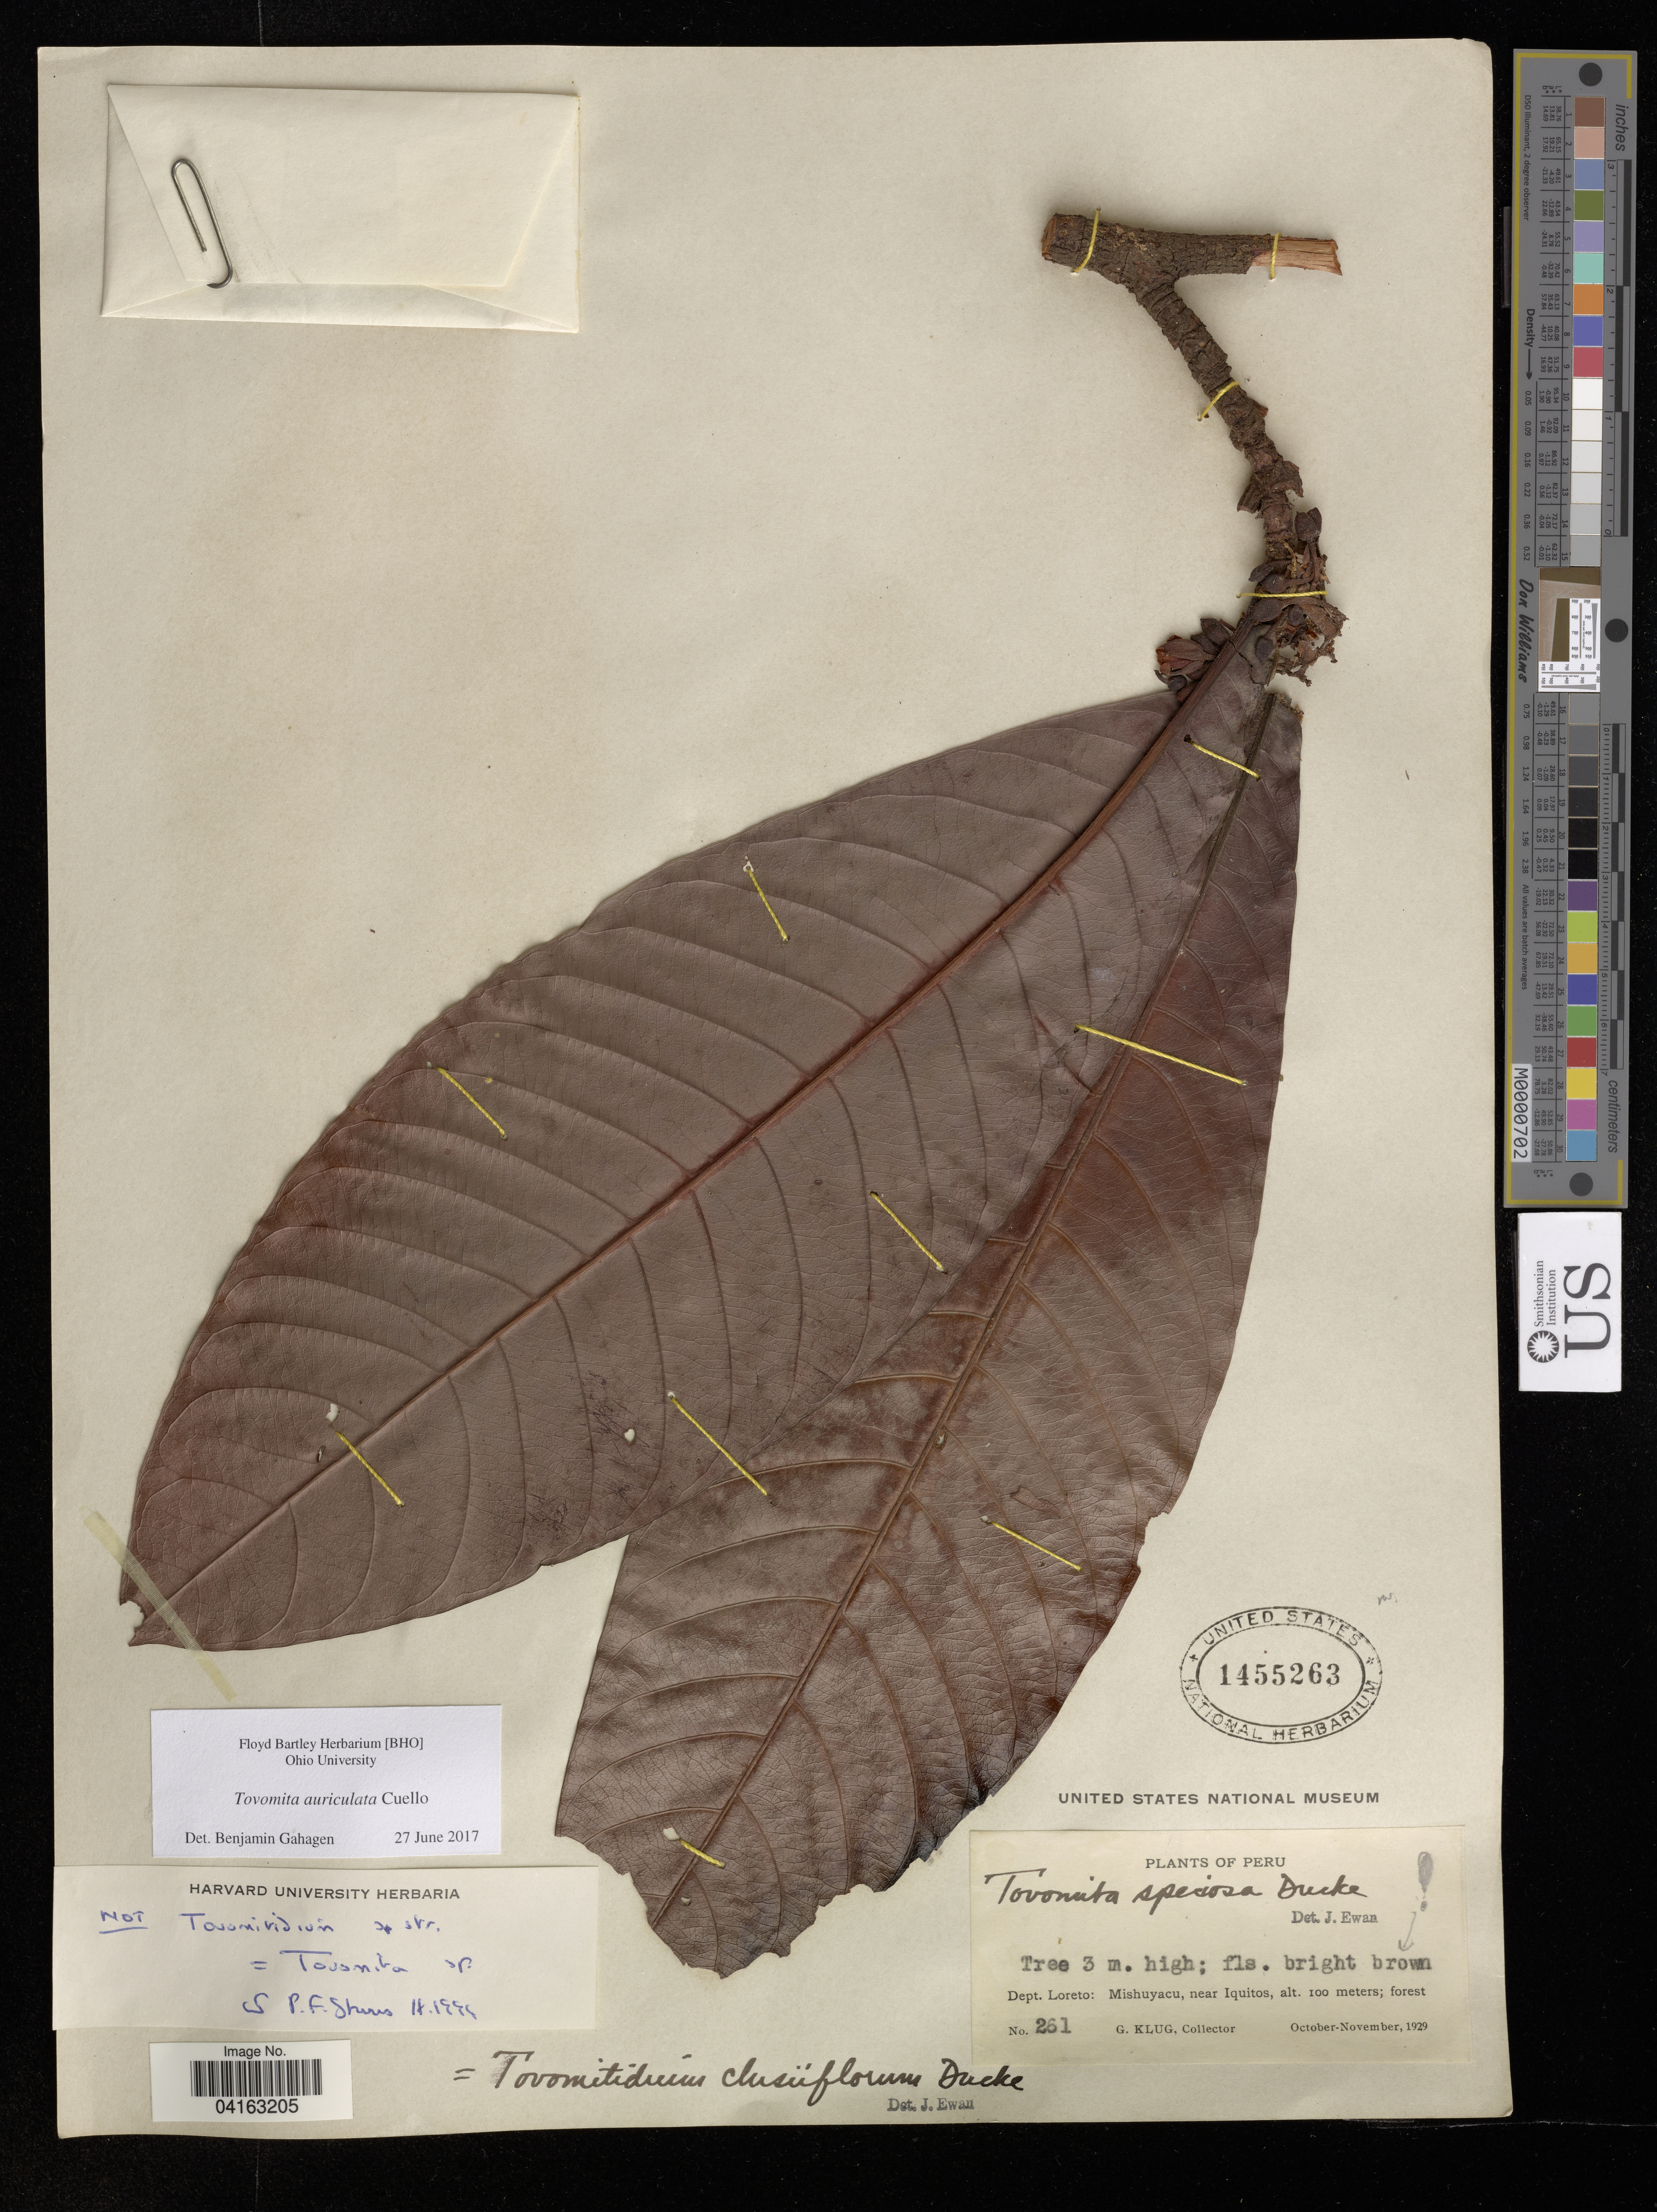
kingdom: Plantae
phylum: Tracheophyta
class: Magnoliopsida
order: Malpighiales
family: Clusiaceae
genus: Tovomita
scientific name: Tovomita auriculata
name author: Cuello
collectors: G. Klug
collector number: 261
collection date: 1929-10/1929-11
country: Peru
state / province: Loreto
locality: Dept. Loreto: Mishuyacu, near Iquitos.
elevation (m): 100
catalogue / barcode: US 1455263